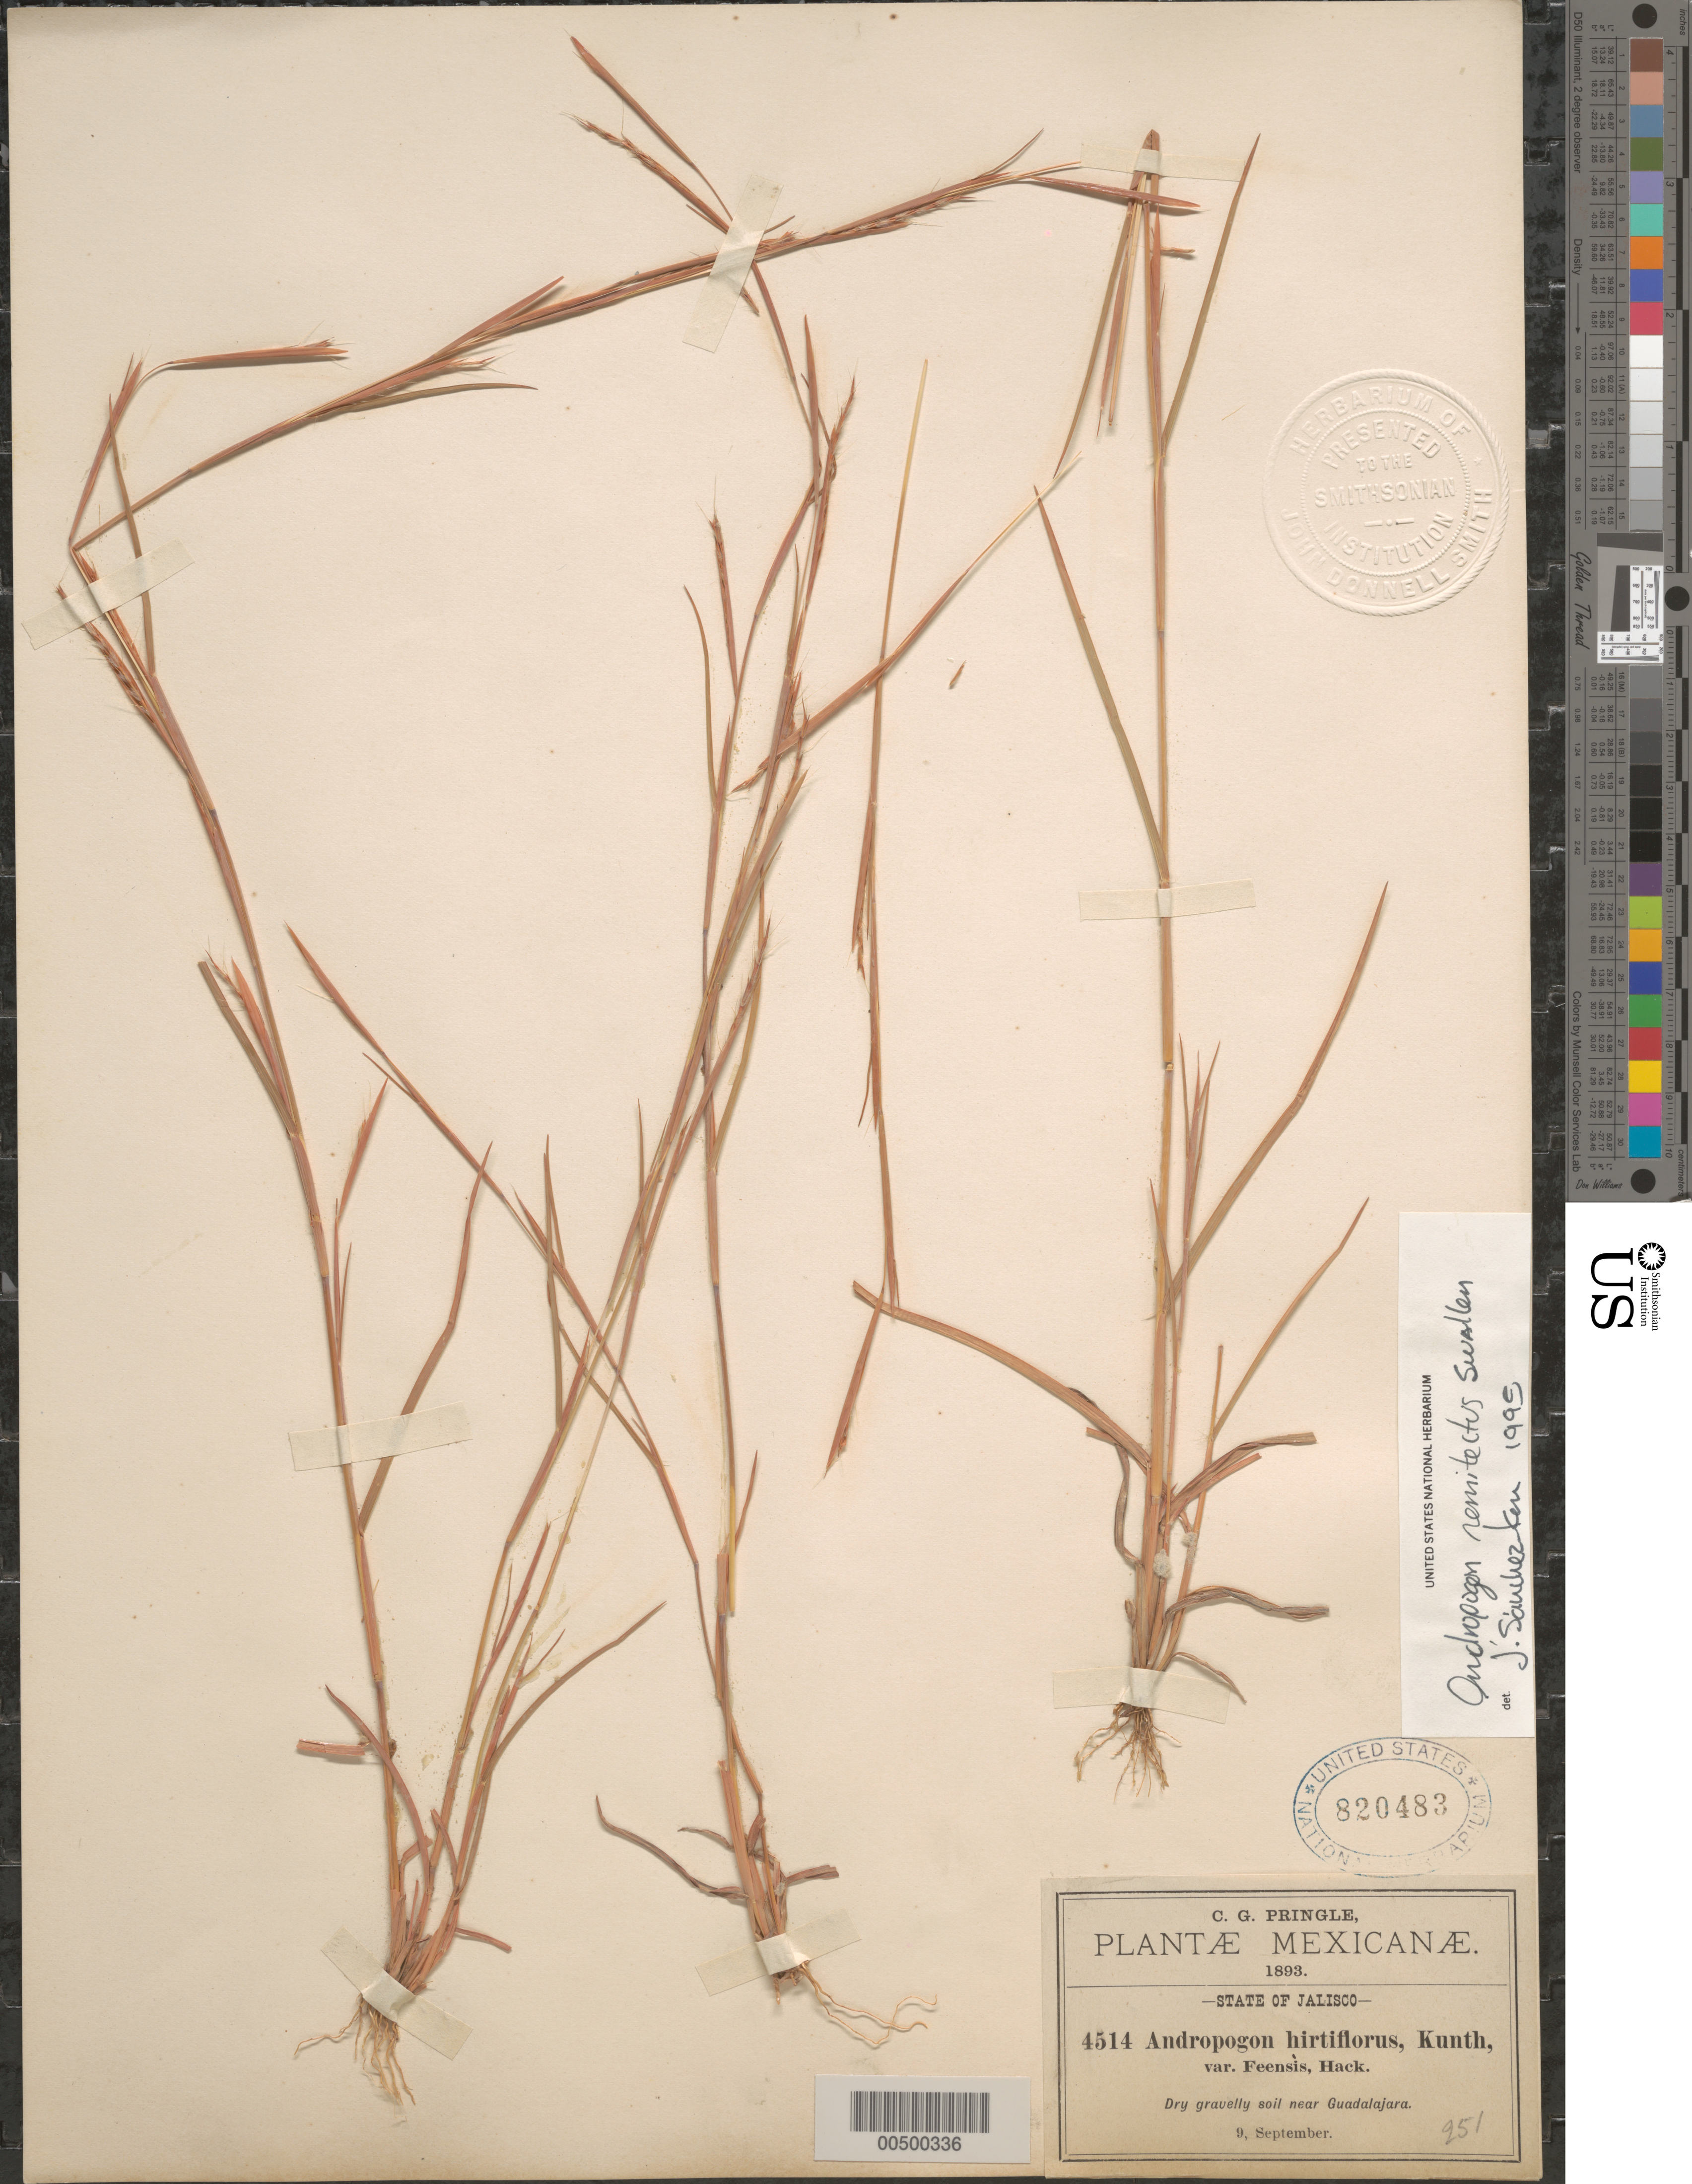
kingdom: Plantae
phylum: Tracheophyta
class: Liliopsida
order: Poales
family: Poaceae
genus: Andropogon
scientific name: Andropogon semitectus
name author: Swallen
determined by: Sánchez-Ken, J. G.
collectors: C. G. Pringle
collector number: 4514/951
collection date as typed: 9 Sep 1893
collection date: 1893-09-09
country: Mexico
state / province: Jalisco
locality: Near Guadalajara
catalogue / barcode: US 820483